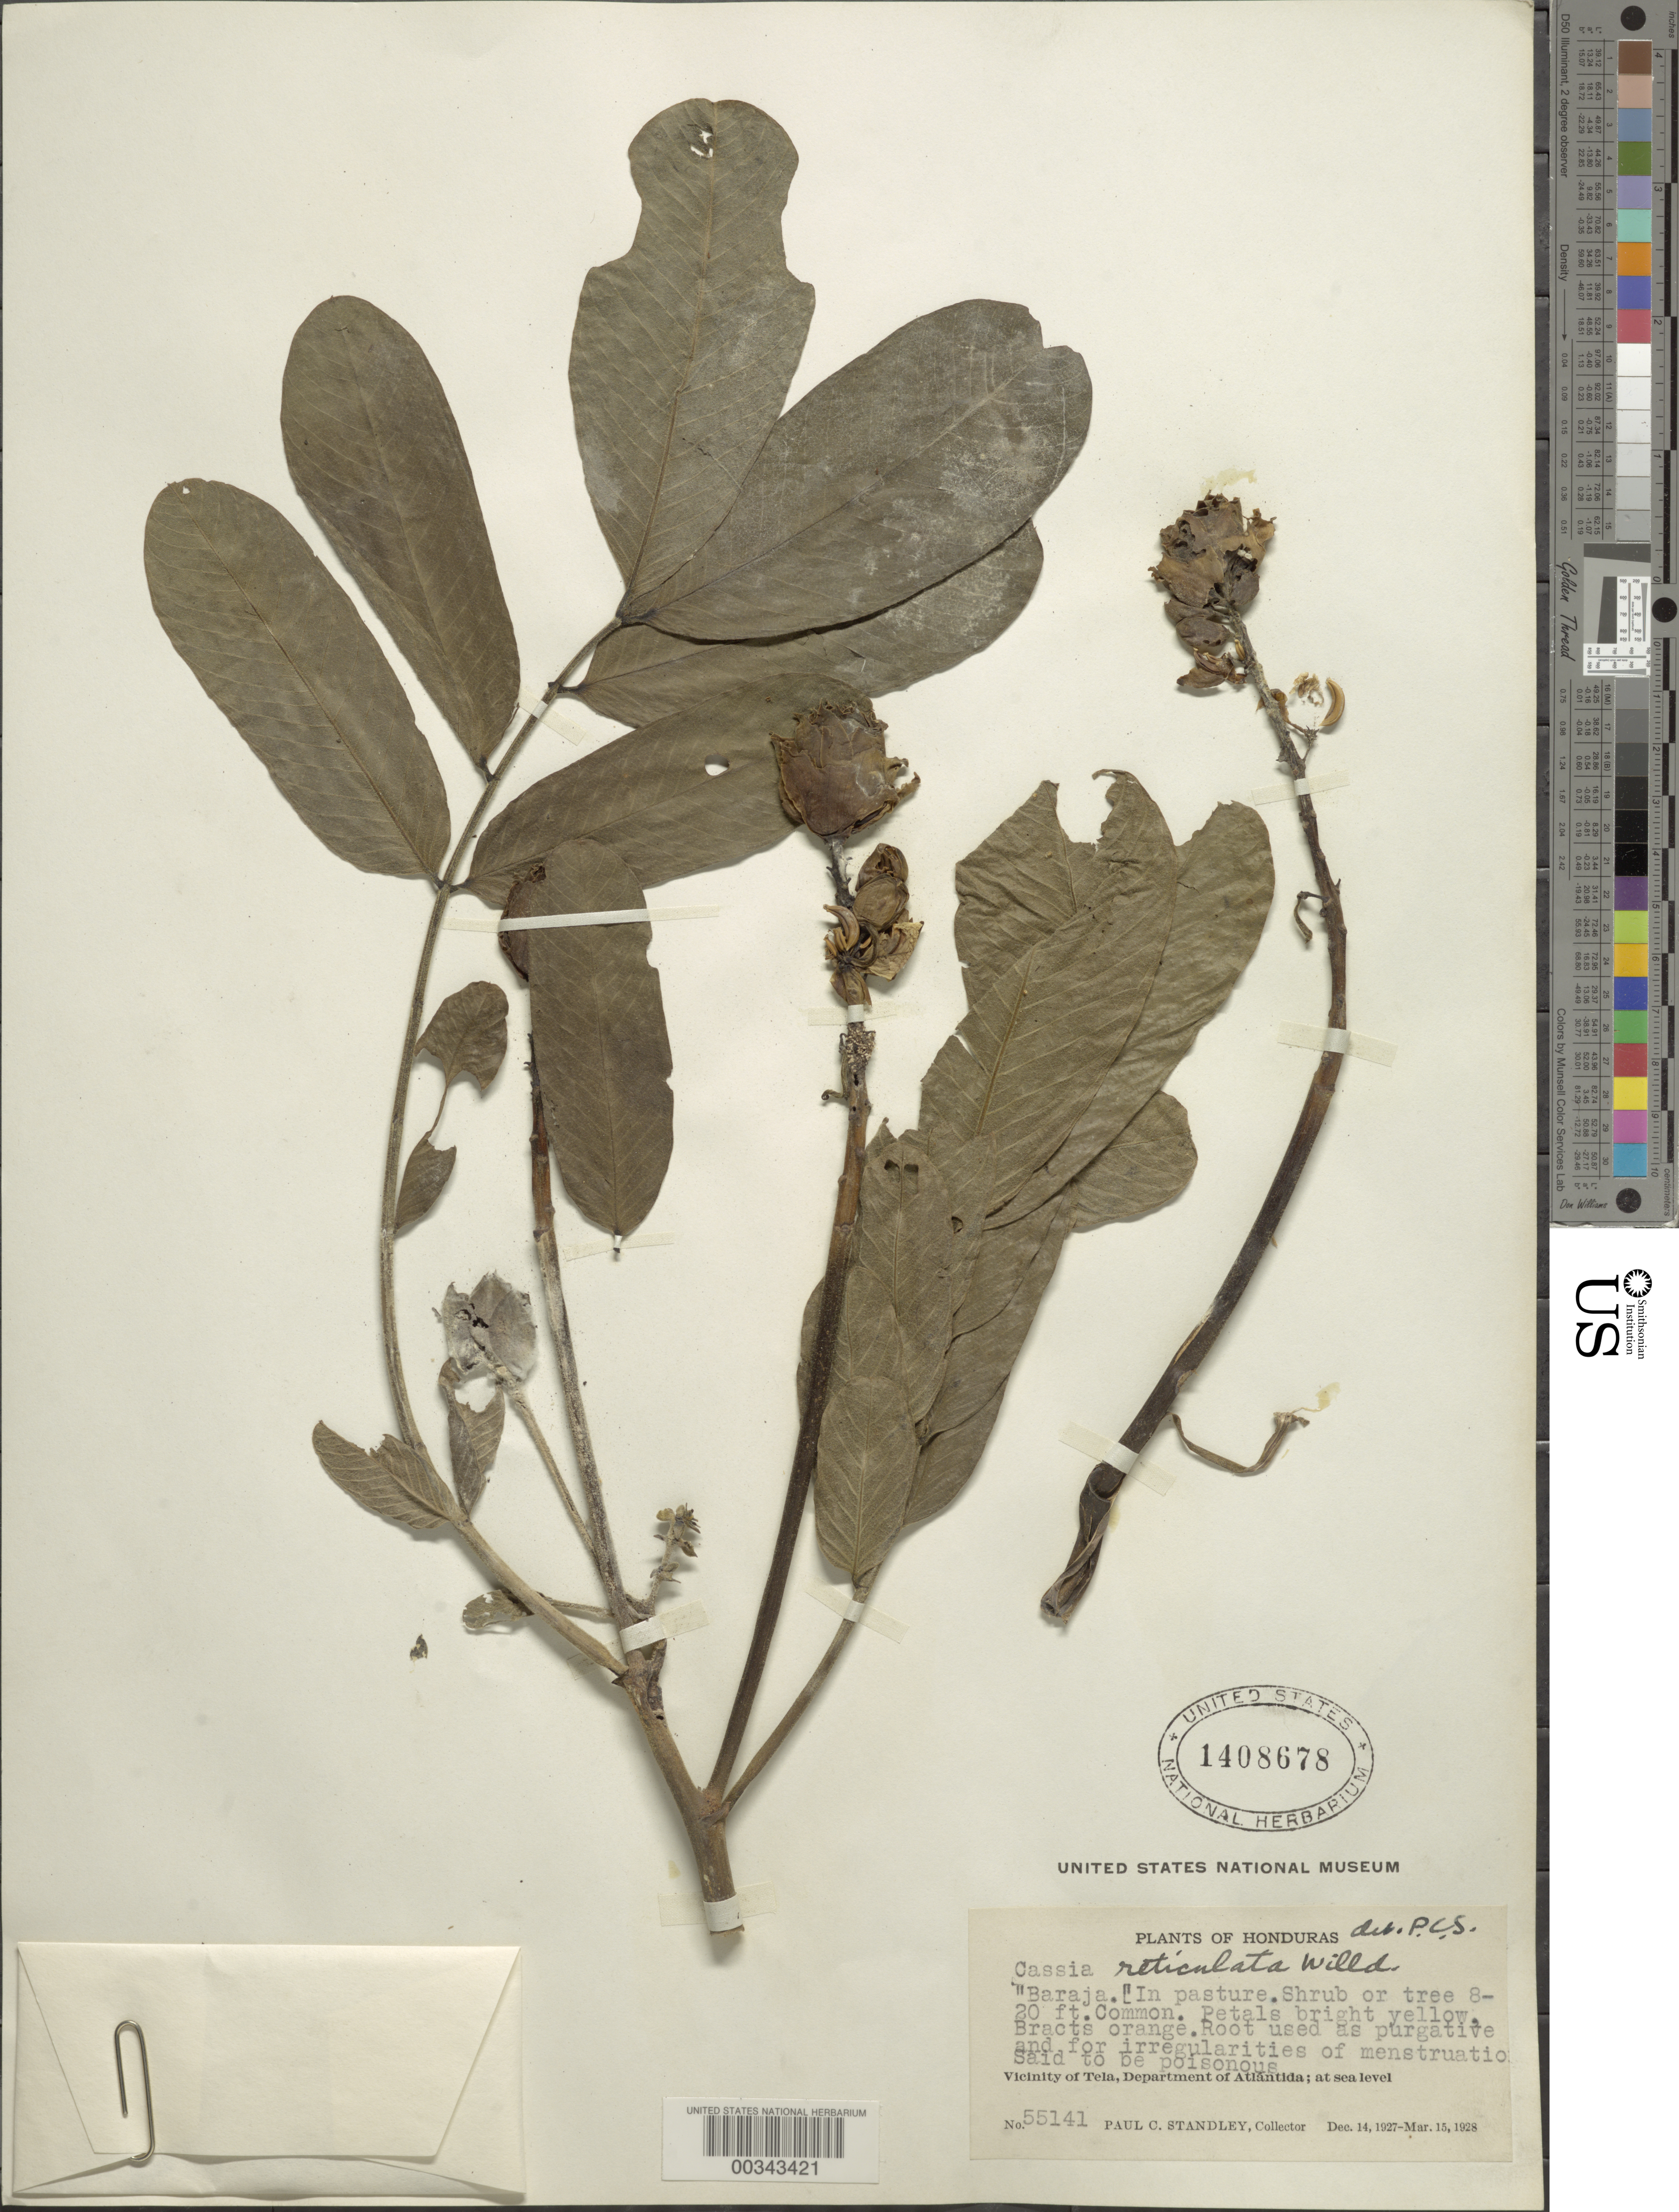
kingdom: Plantae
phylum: Tracheophyta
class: Magnoliopsida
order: Fabales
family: Fabaceae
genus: Senna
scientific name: Senna reticulata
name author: (Willd.) H.S. Irwin & Barneby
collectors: P. C. Standley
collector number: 55141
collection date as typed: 14 Dec 1927 to 15 Mar 1928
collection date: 1927-12-14/1928-03-15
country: Honduras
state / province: Atlántida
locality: Vicinity of Tela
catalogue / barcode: US 1408678